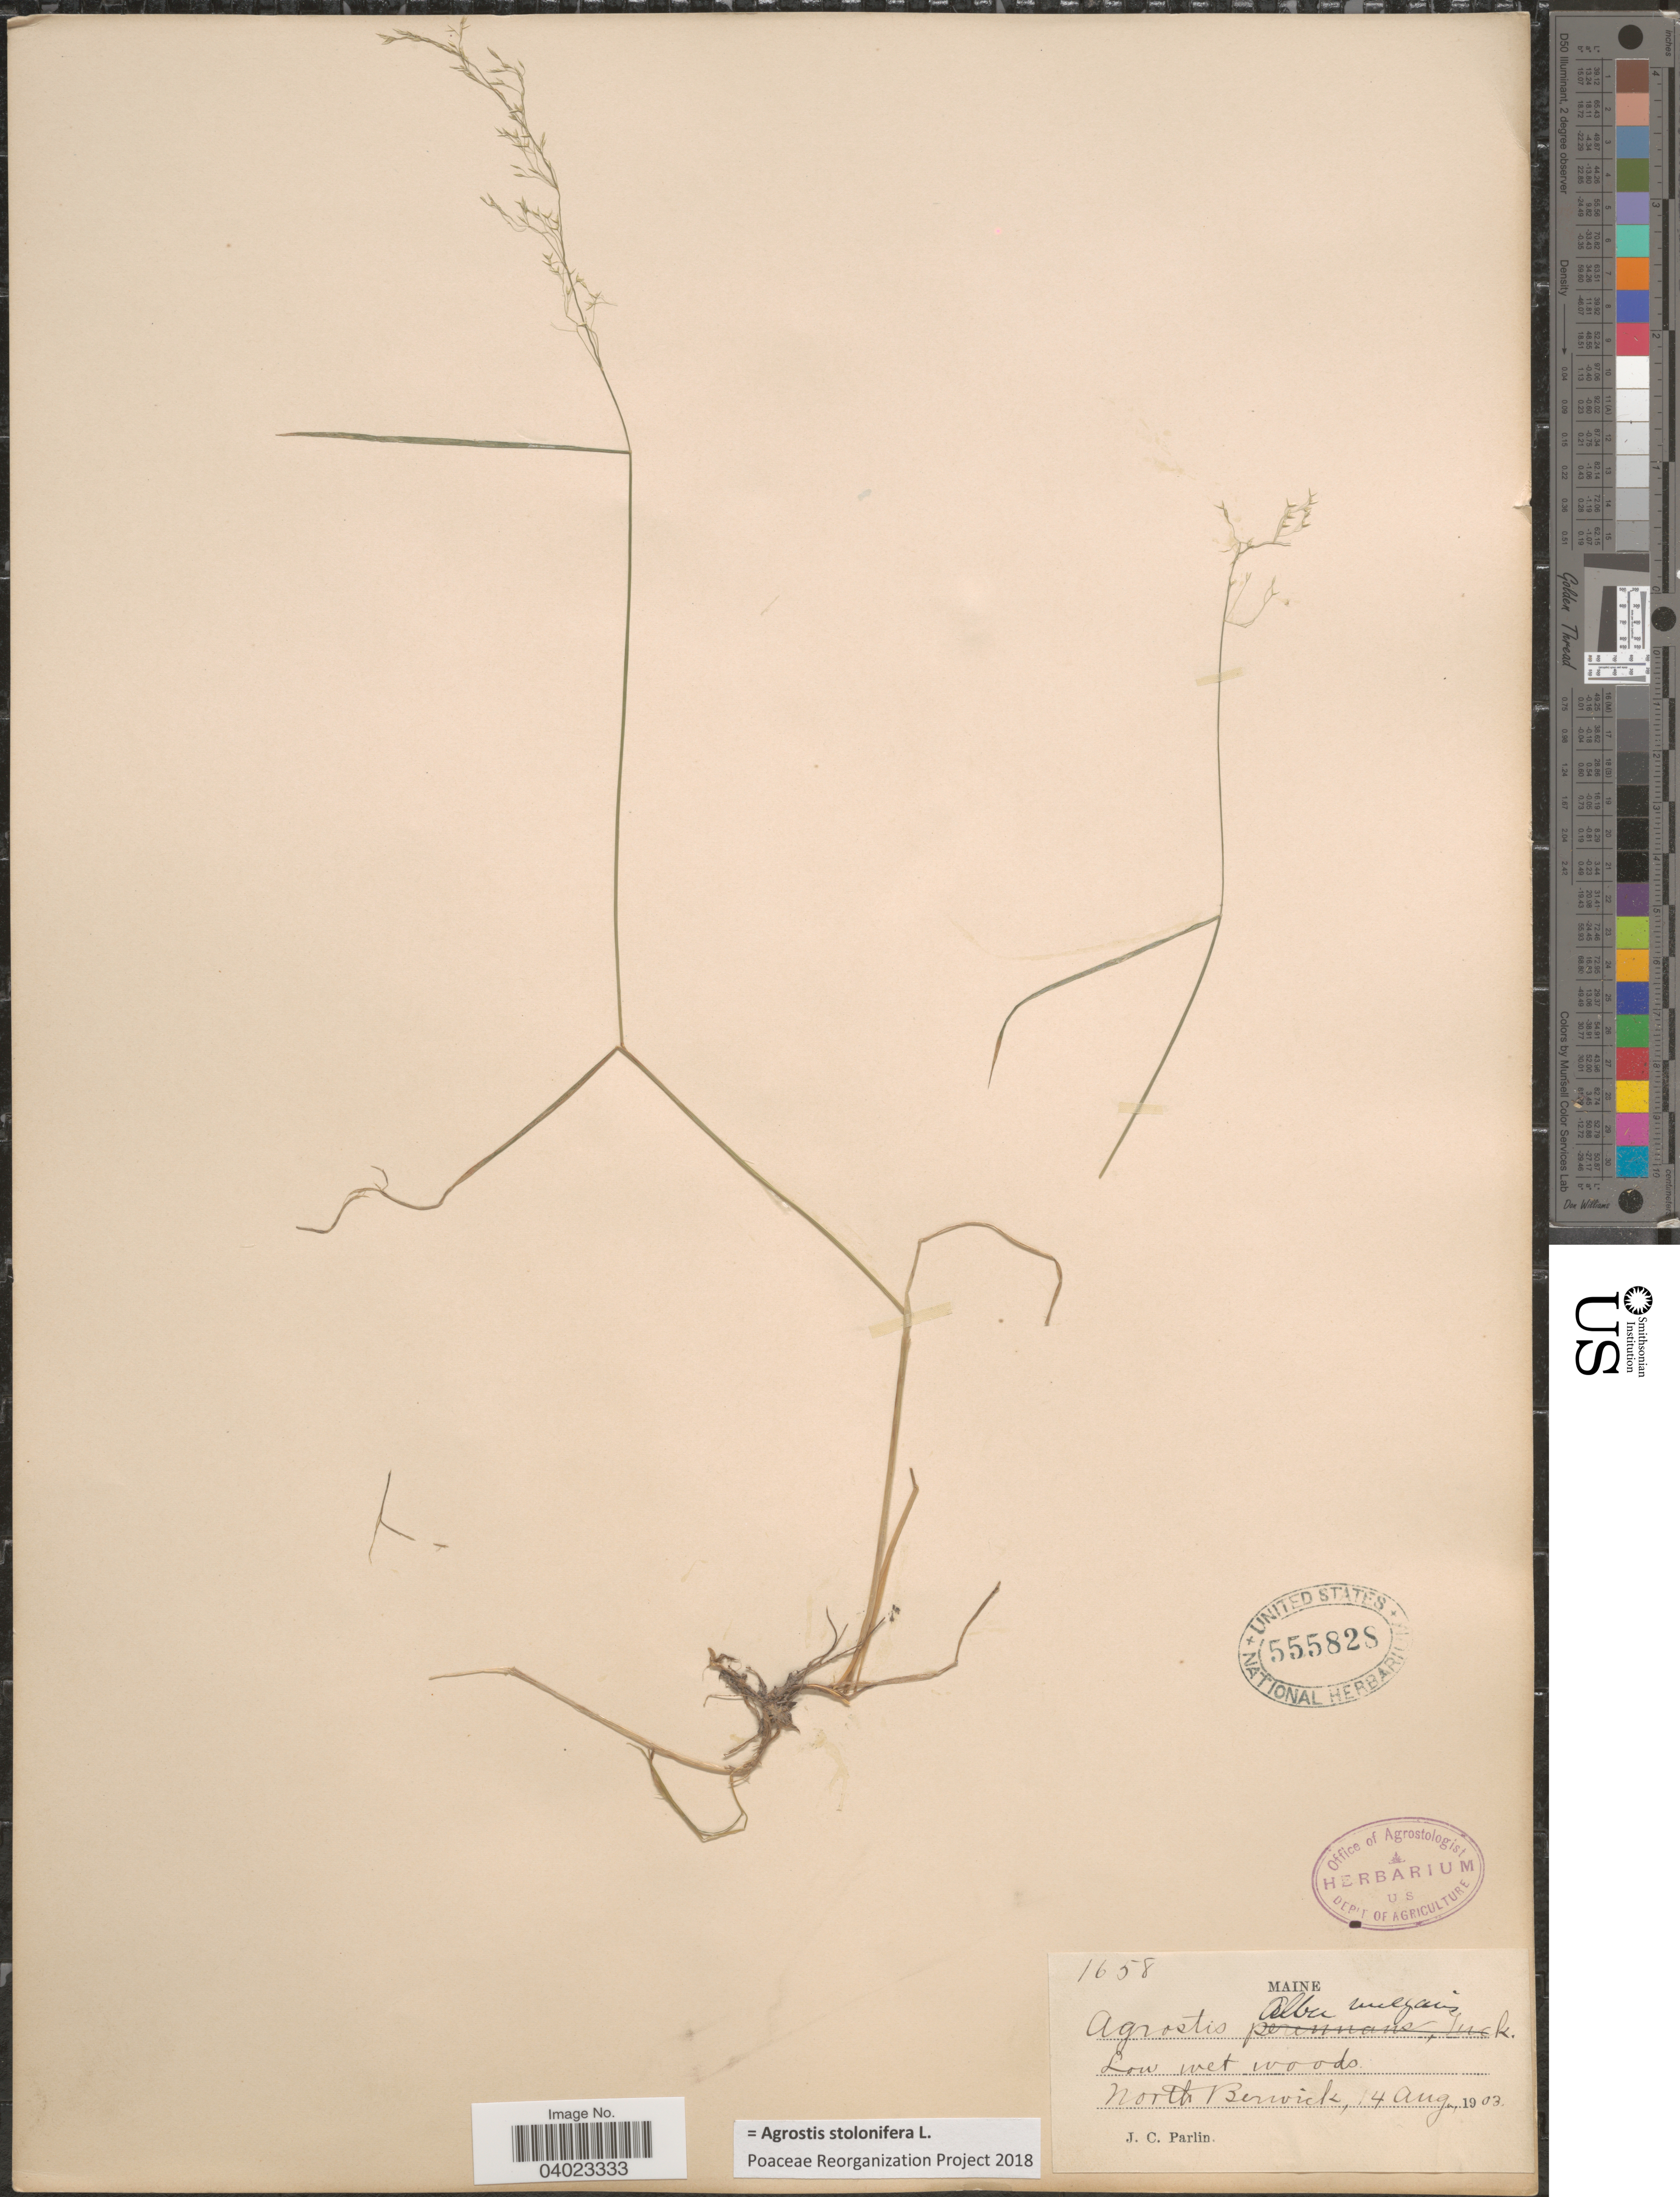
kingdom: Plantae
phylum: Tracheophyta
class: Liliopsida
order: Poales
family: Poaceae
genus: Agrostis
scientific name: Agrostis stolonifera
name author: L.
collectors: J. Parlin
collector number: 1658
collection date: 1903-08-14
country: United States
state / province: Maine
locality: North Berwick.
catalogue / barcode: US 555828